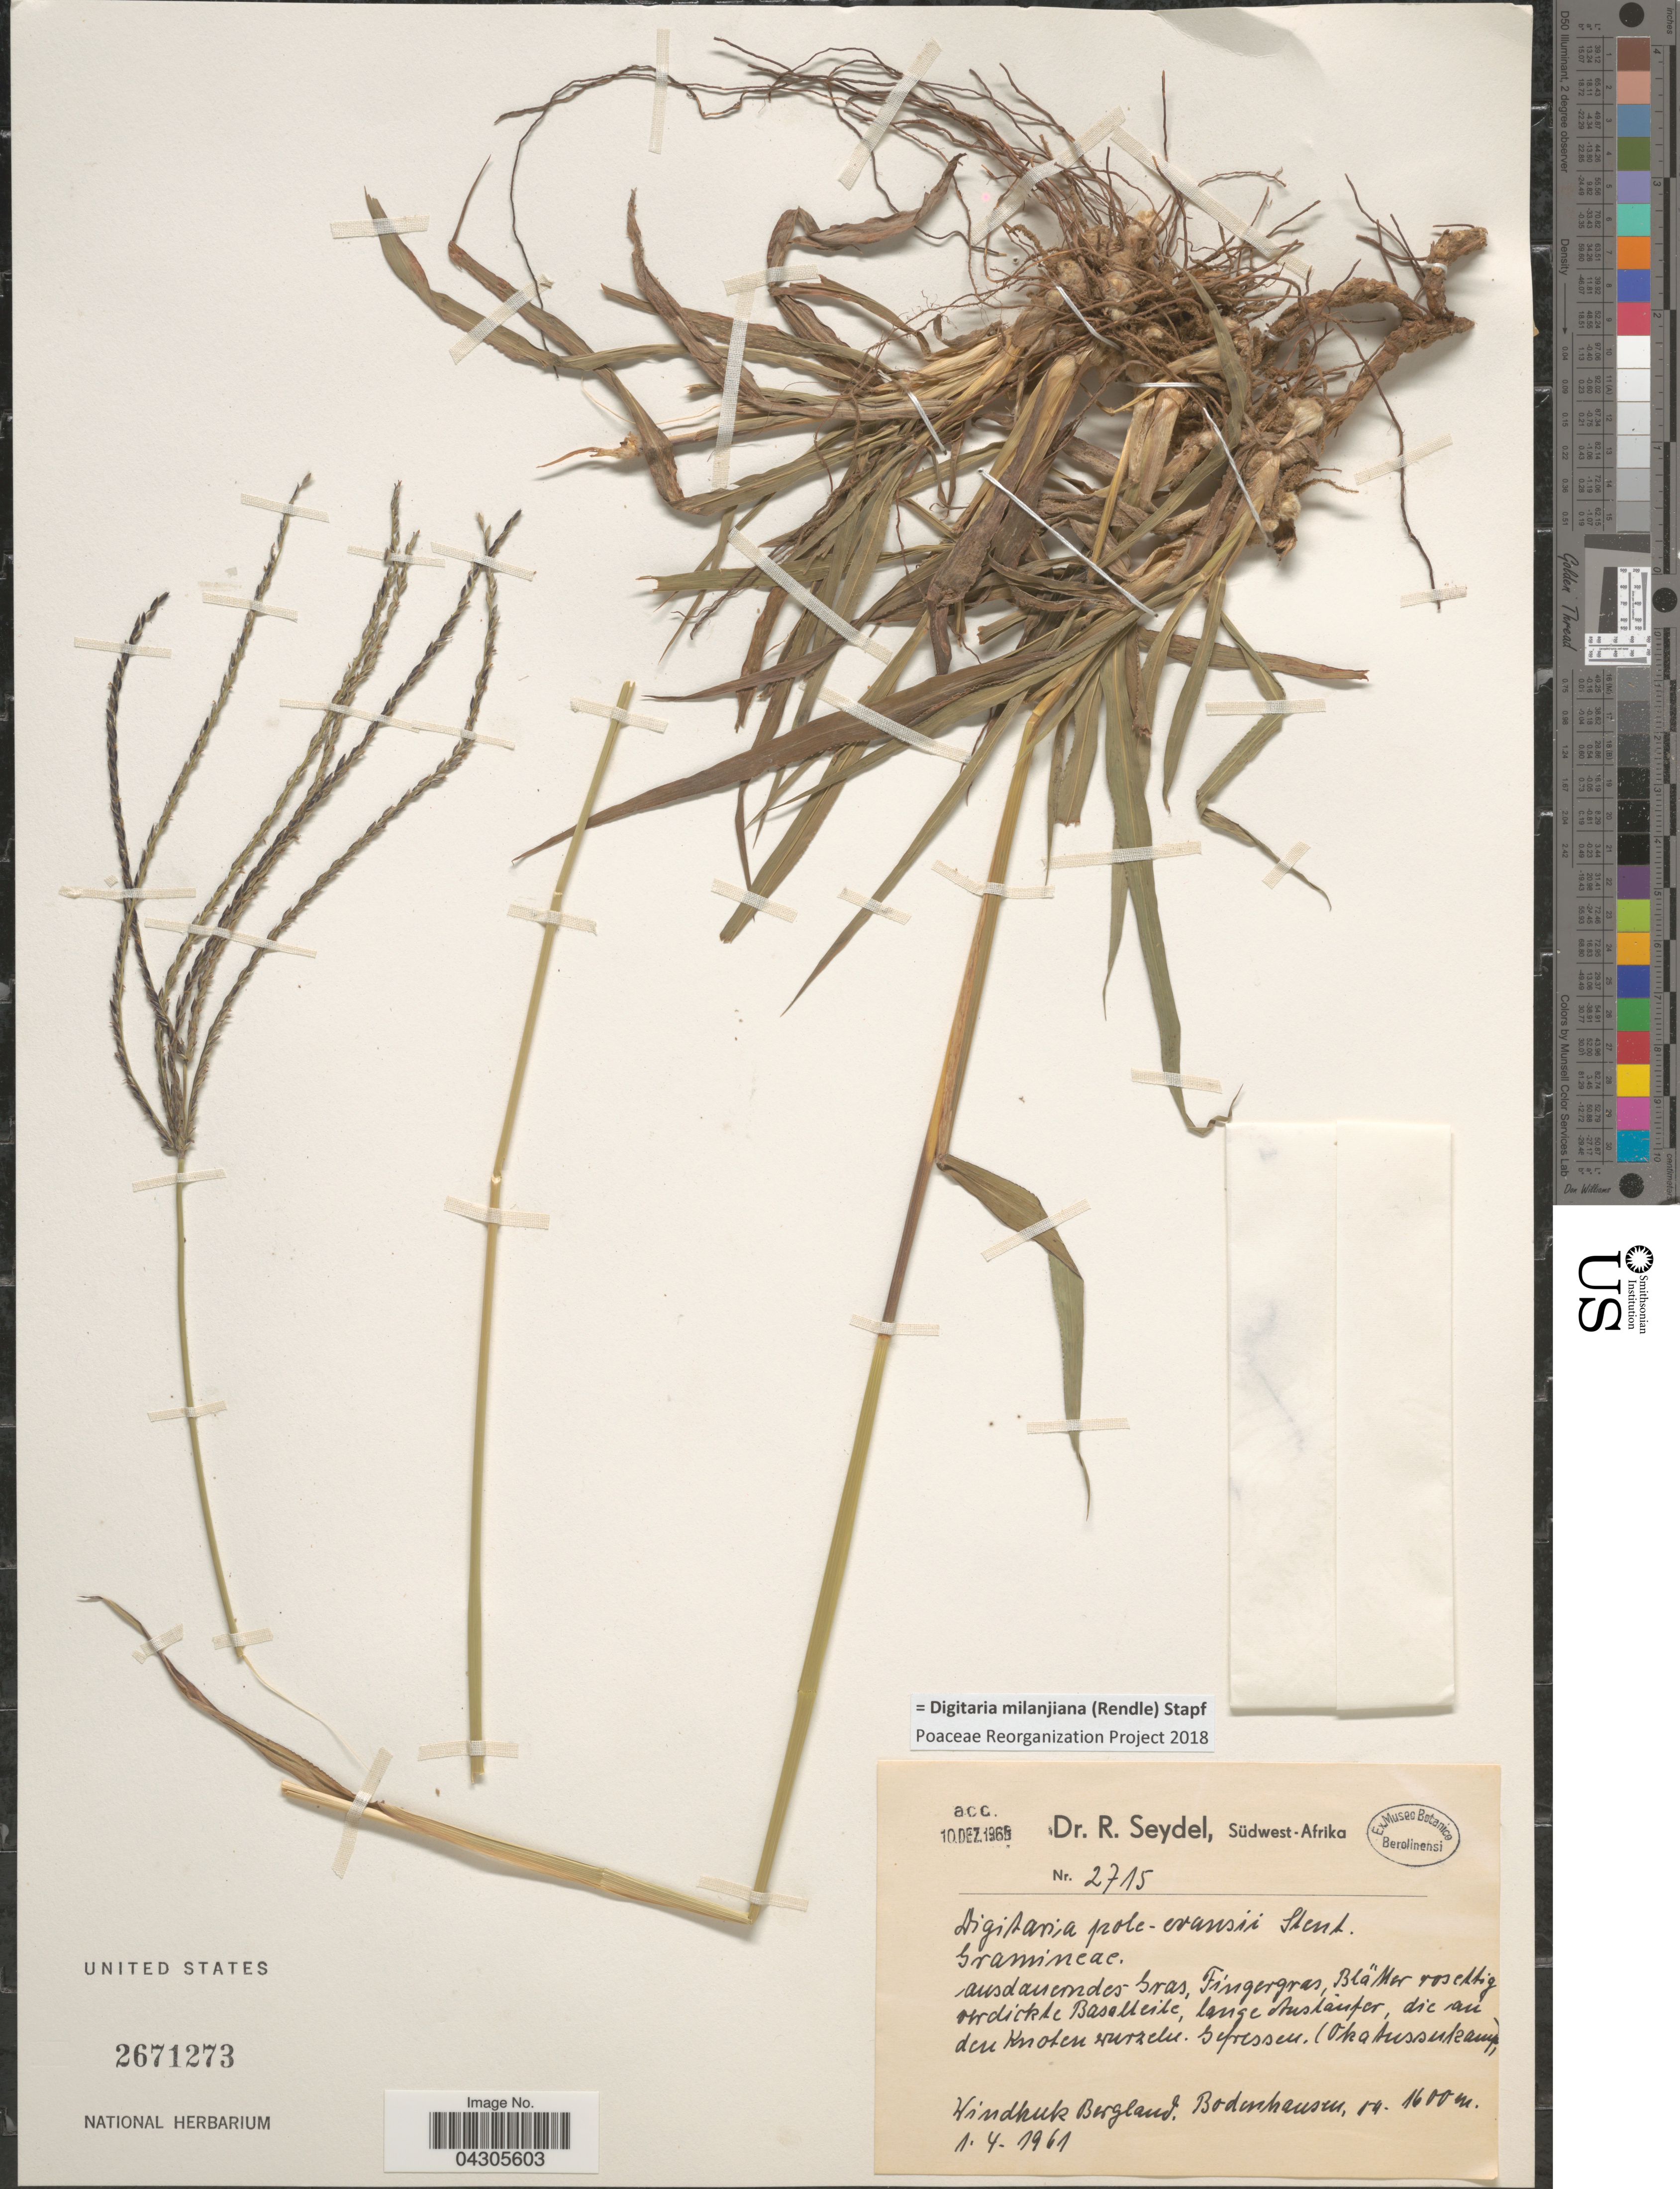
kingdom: Plantae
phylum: Tracheophyta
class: Liliopsida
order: Poales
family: Poaceae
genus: Digitaria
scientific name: Digitaria milanjiana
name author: (Rendle) Stapf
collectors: R. Seydel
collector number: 2715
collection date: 1961-04-01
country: Namibia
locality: Südwest-Afrika. Windhuk Bergland, Bodenhausen.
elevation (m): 1600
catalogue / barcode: US 2671273